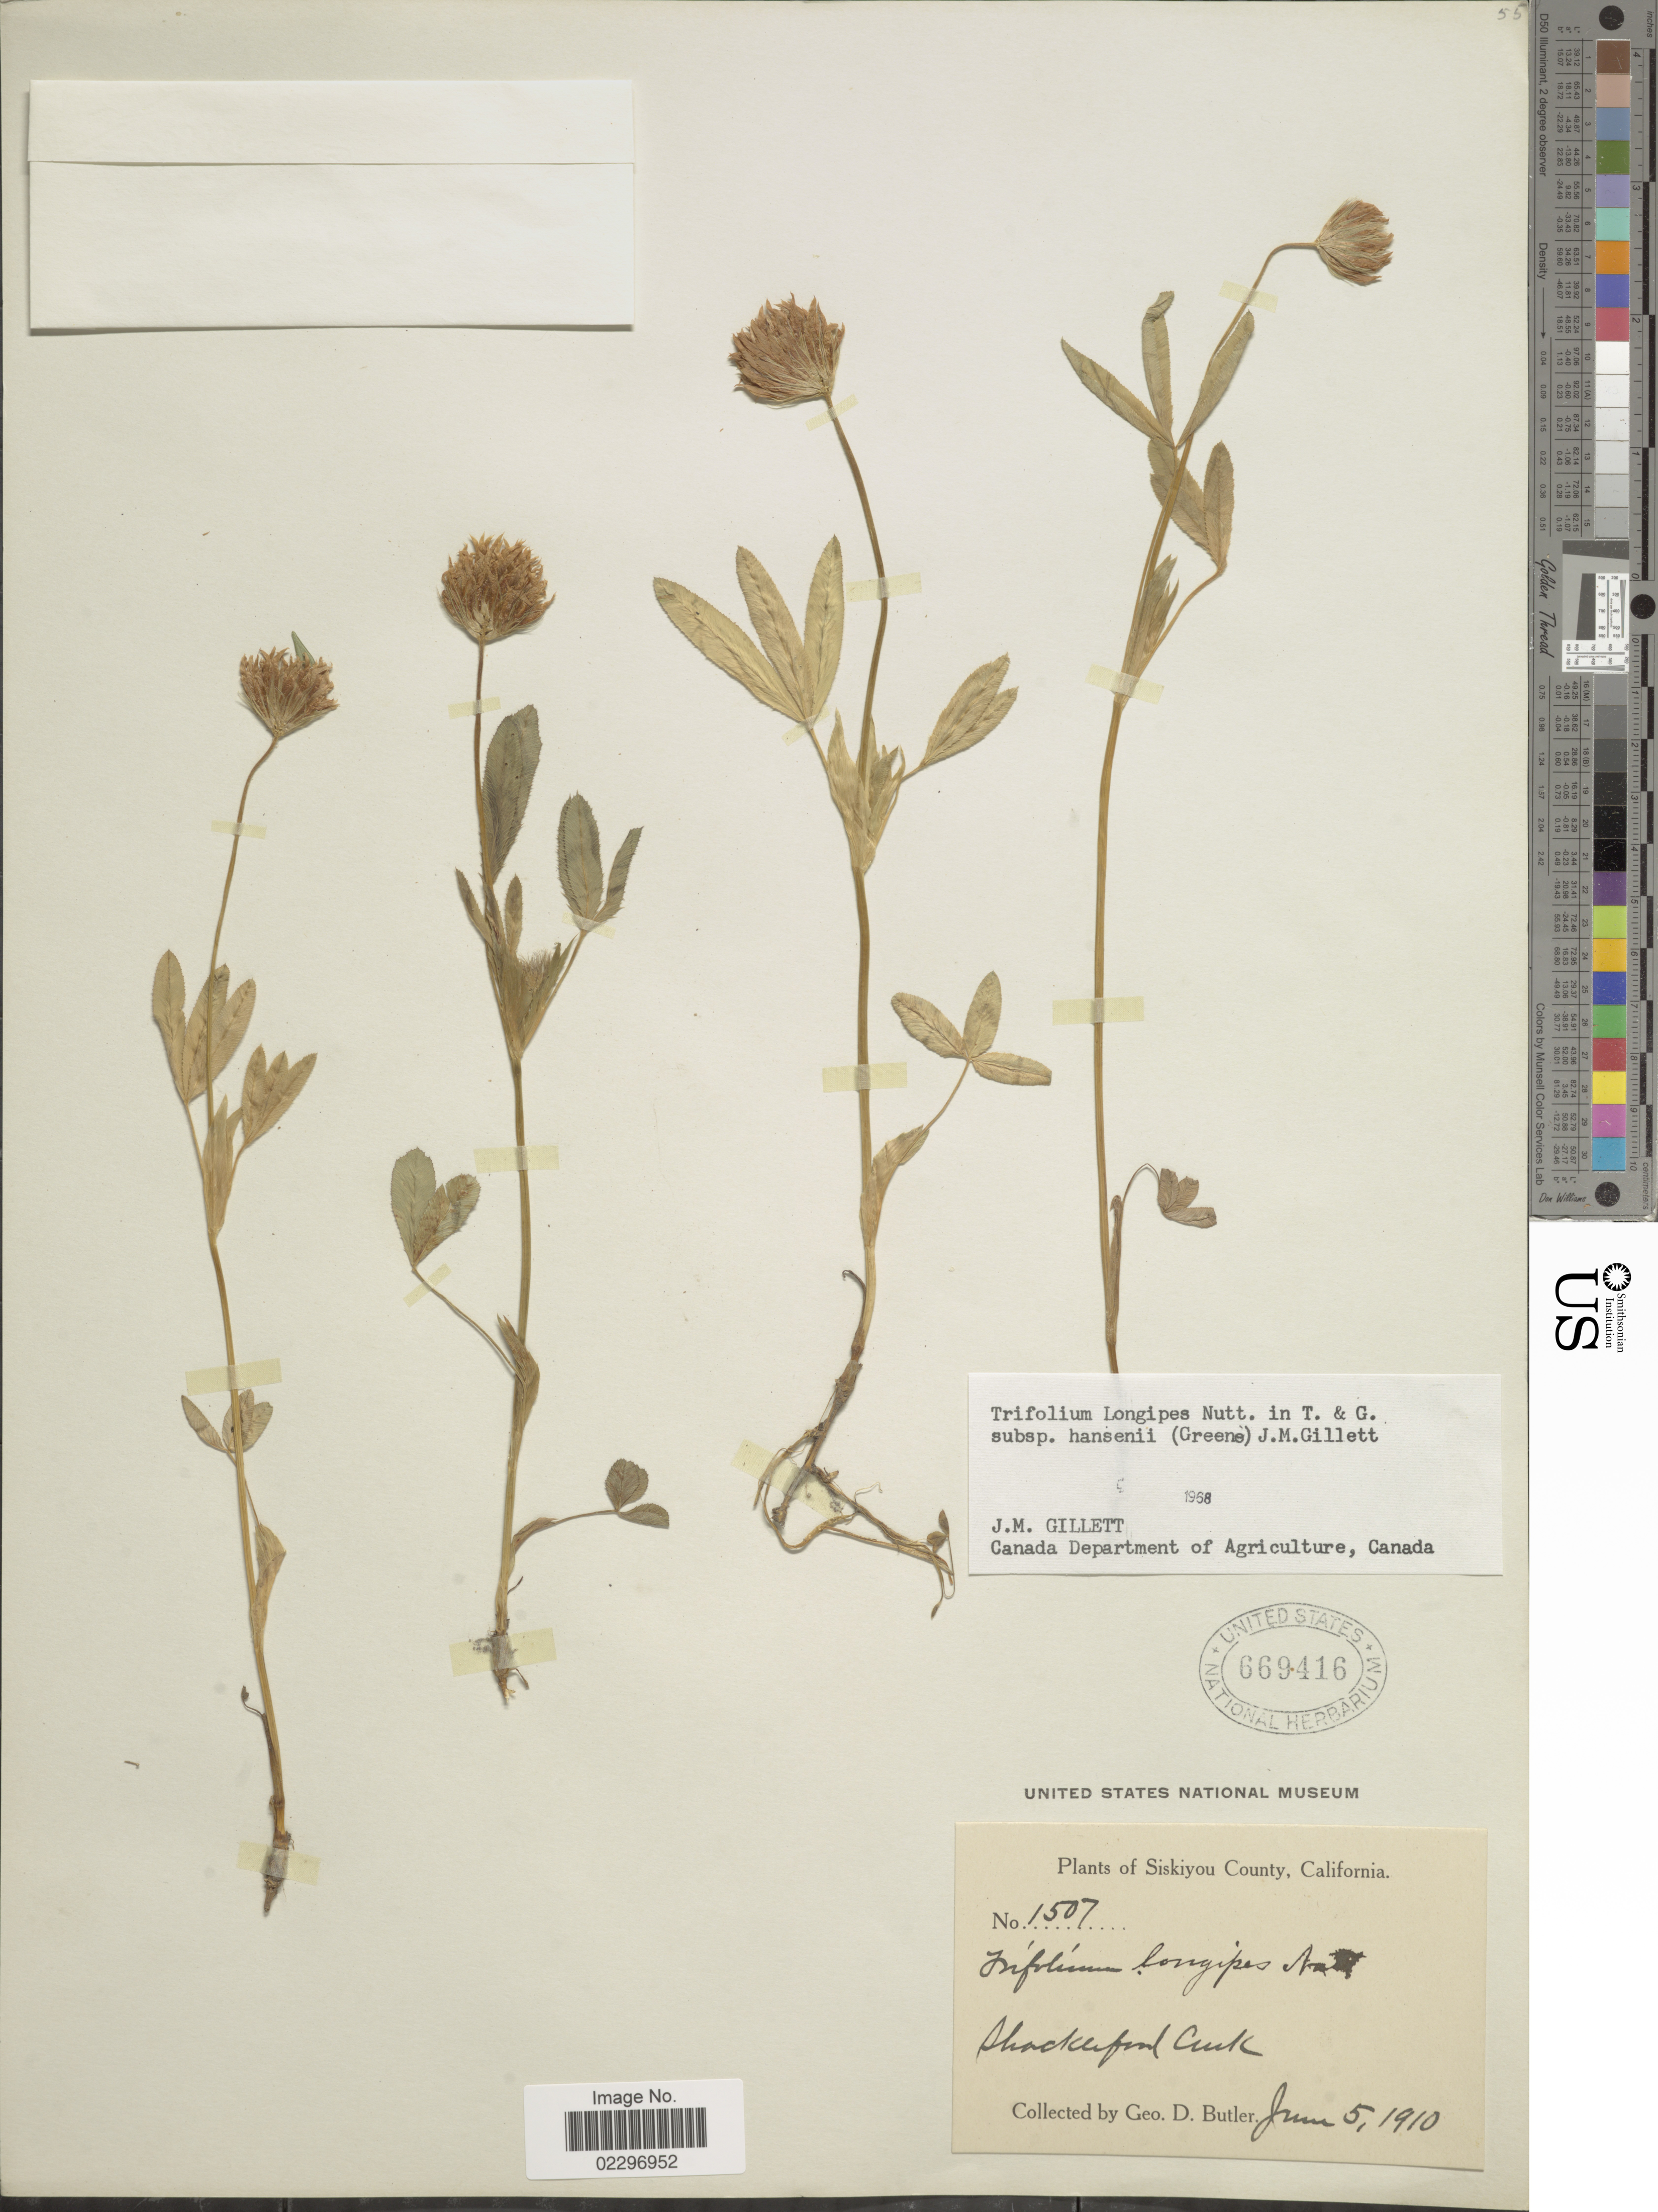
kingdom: Plantae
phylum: Tracheophyta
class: Magnoliopsida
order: Fabales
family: Fabaceae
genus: Trifolium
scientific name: Trifolium longipes subsp. hansenii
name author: (Greene) J.M. Gillett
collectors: G. D. Butler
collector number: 1507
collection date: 1910-06-05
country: United States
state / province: California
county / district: Siskiyou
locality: Siskiyou County, Shackleford Creek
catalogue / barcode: US 669416